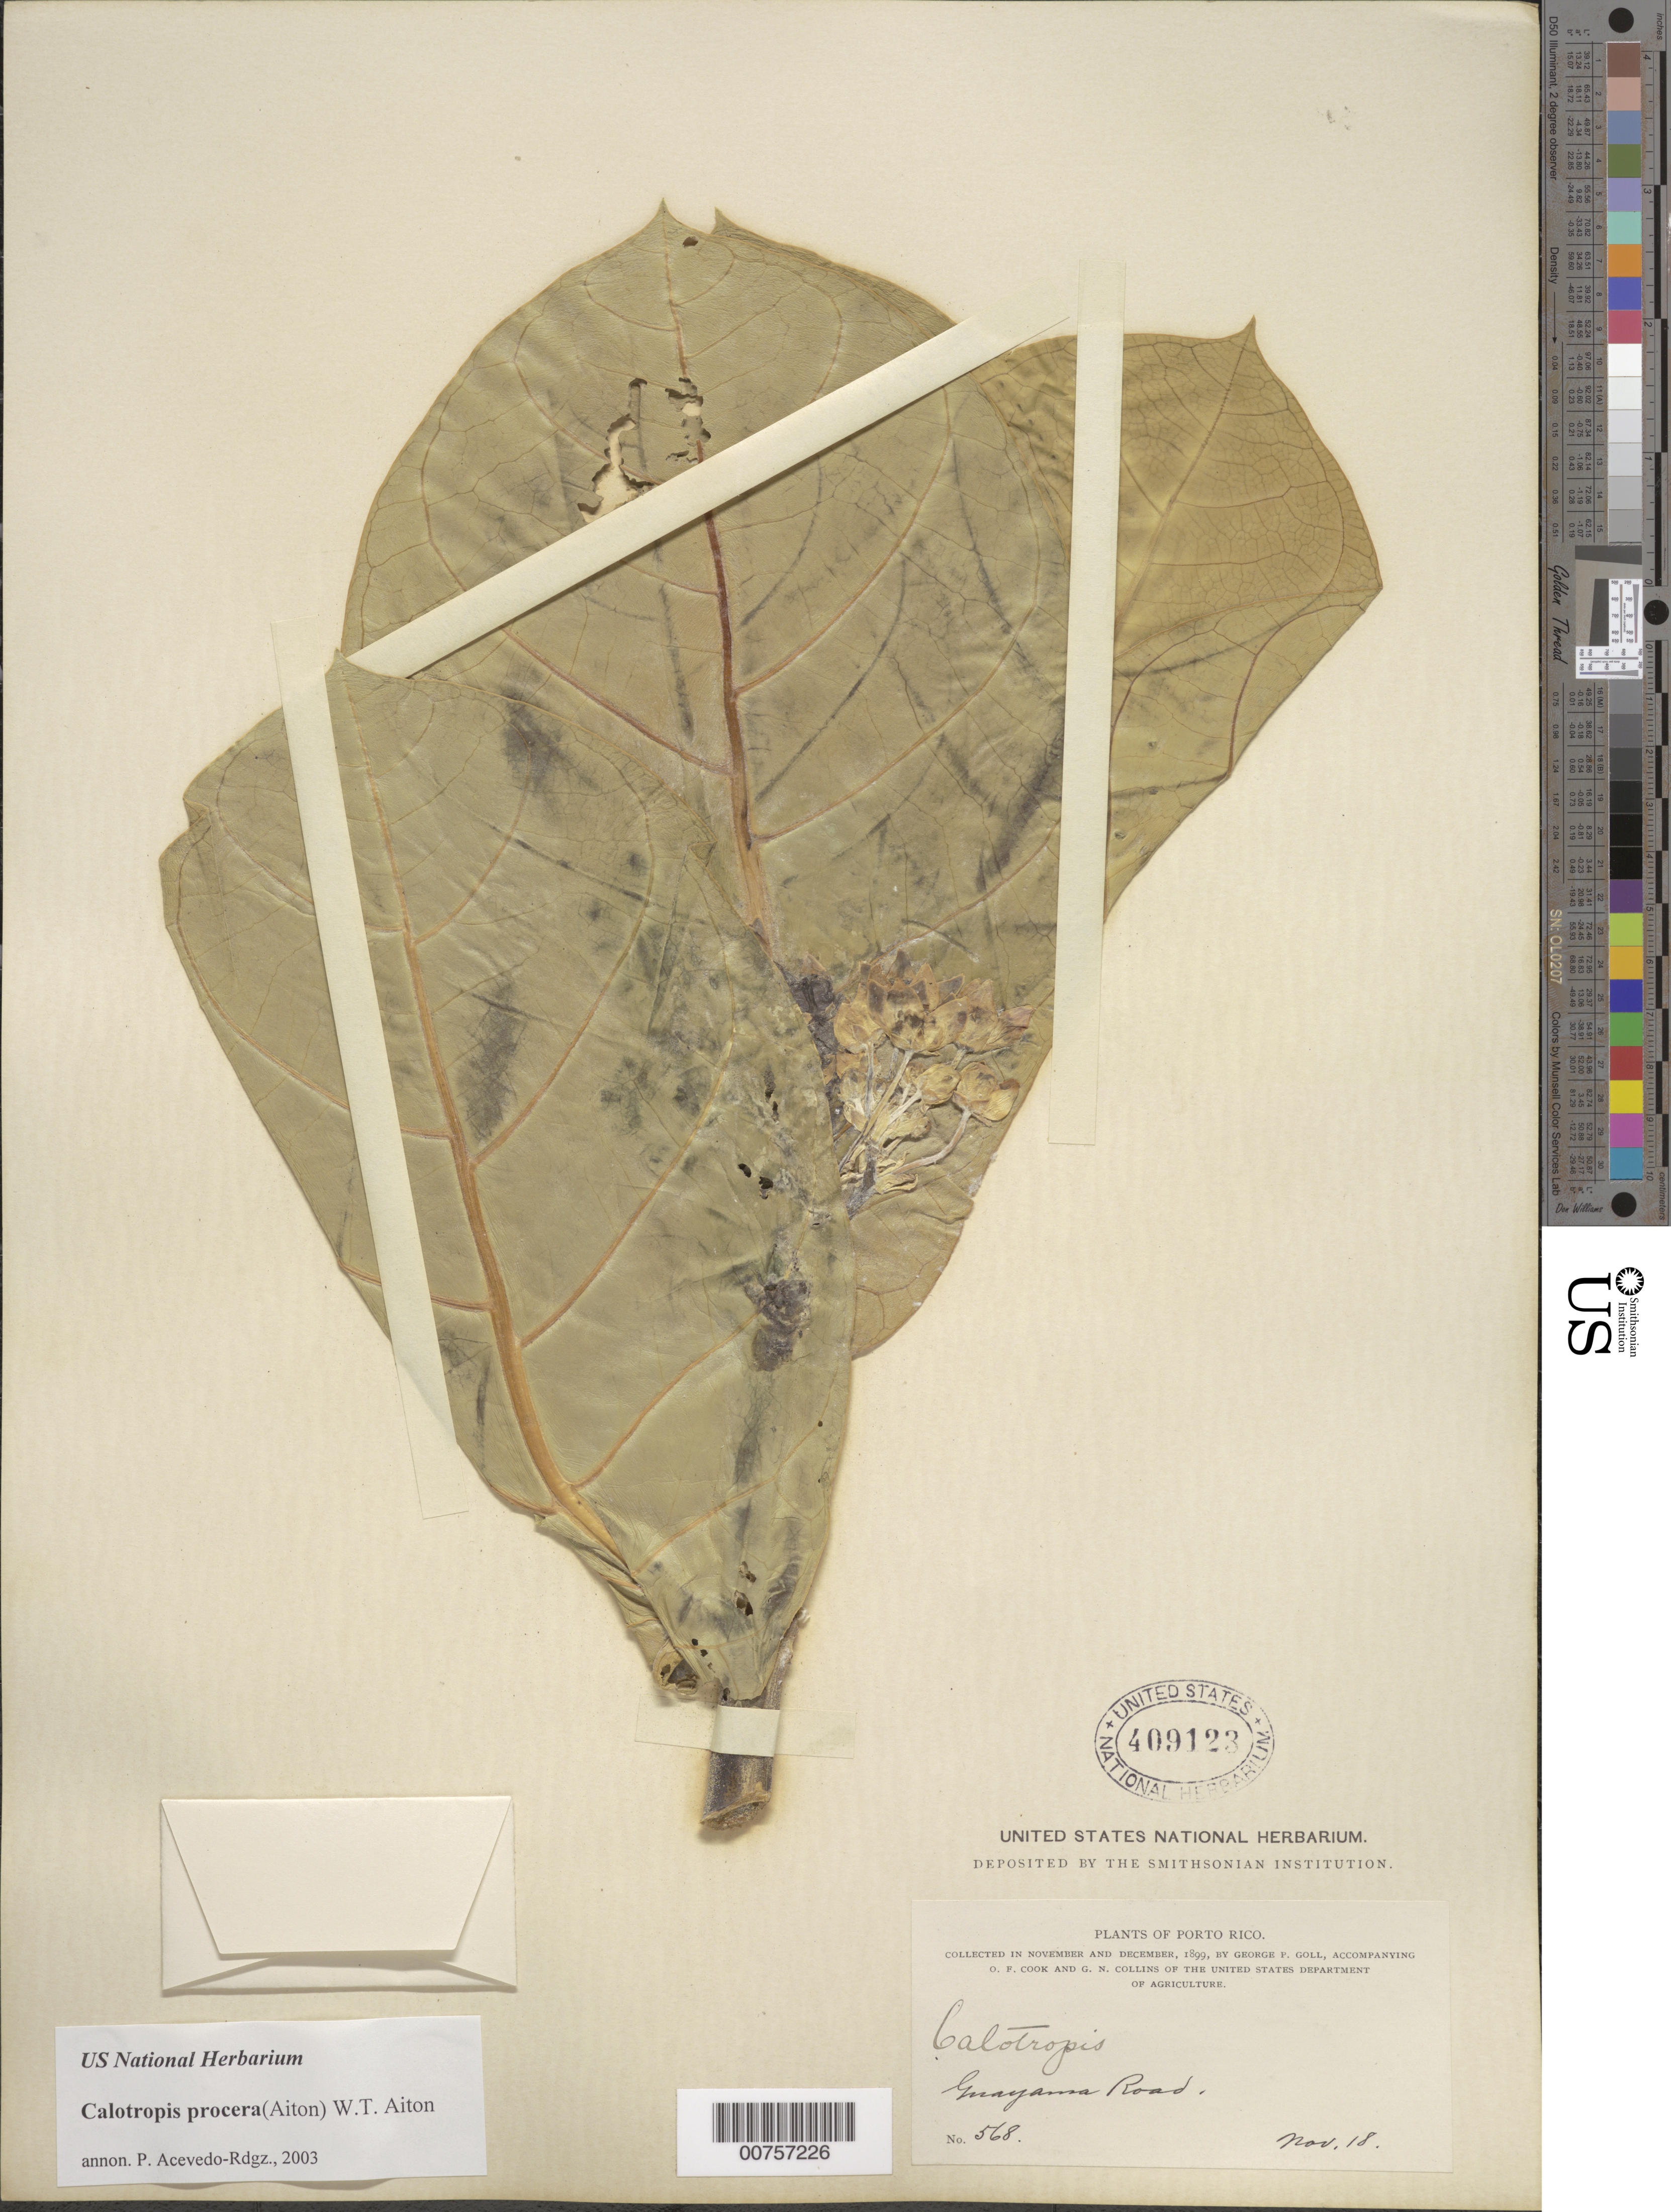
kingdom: Plantae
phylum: Tracheophyta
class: Magnoliopsida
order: Gentianales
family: Apocynaceae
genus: Calotropis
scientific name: Calotropis procera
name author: (Aiton) W.T. Aiton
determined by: Acevedo-Rodríguez, P., (BOT), Smithsonian Institution - National Museum of Natural History (UNITED STATES)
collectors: G. Goll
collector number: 568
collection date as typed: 18 Nov 1899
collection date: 1899-11-18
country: Puerto Rico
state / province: Guayama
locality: Guayama Road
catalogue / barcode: US 409123